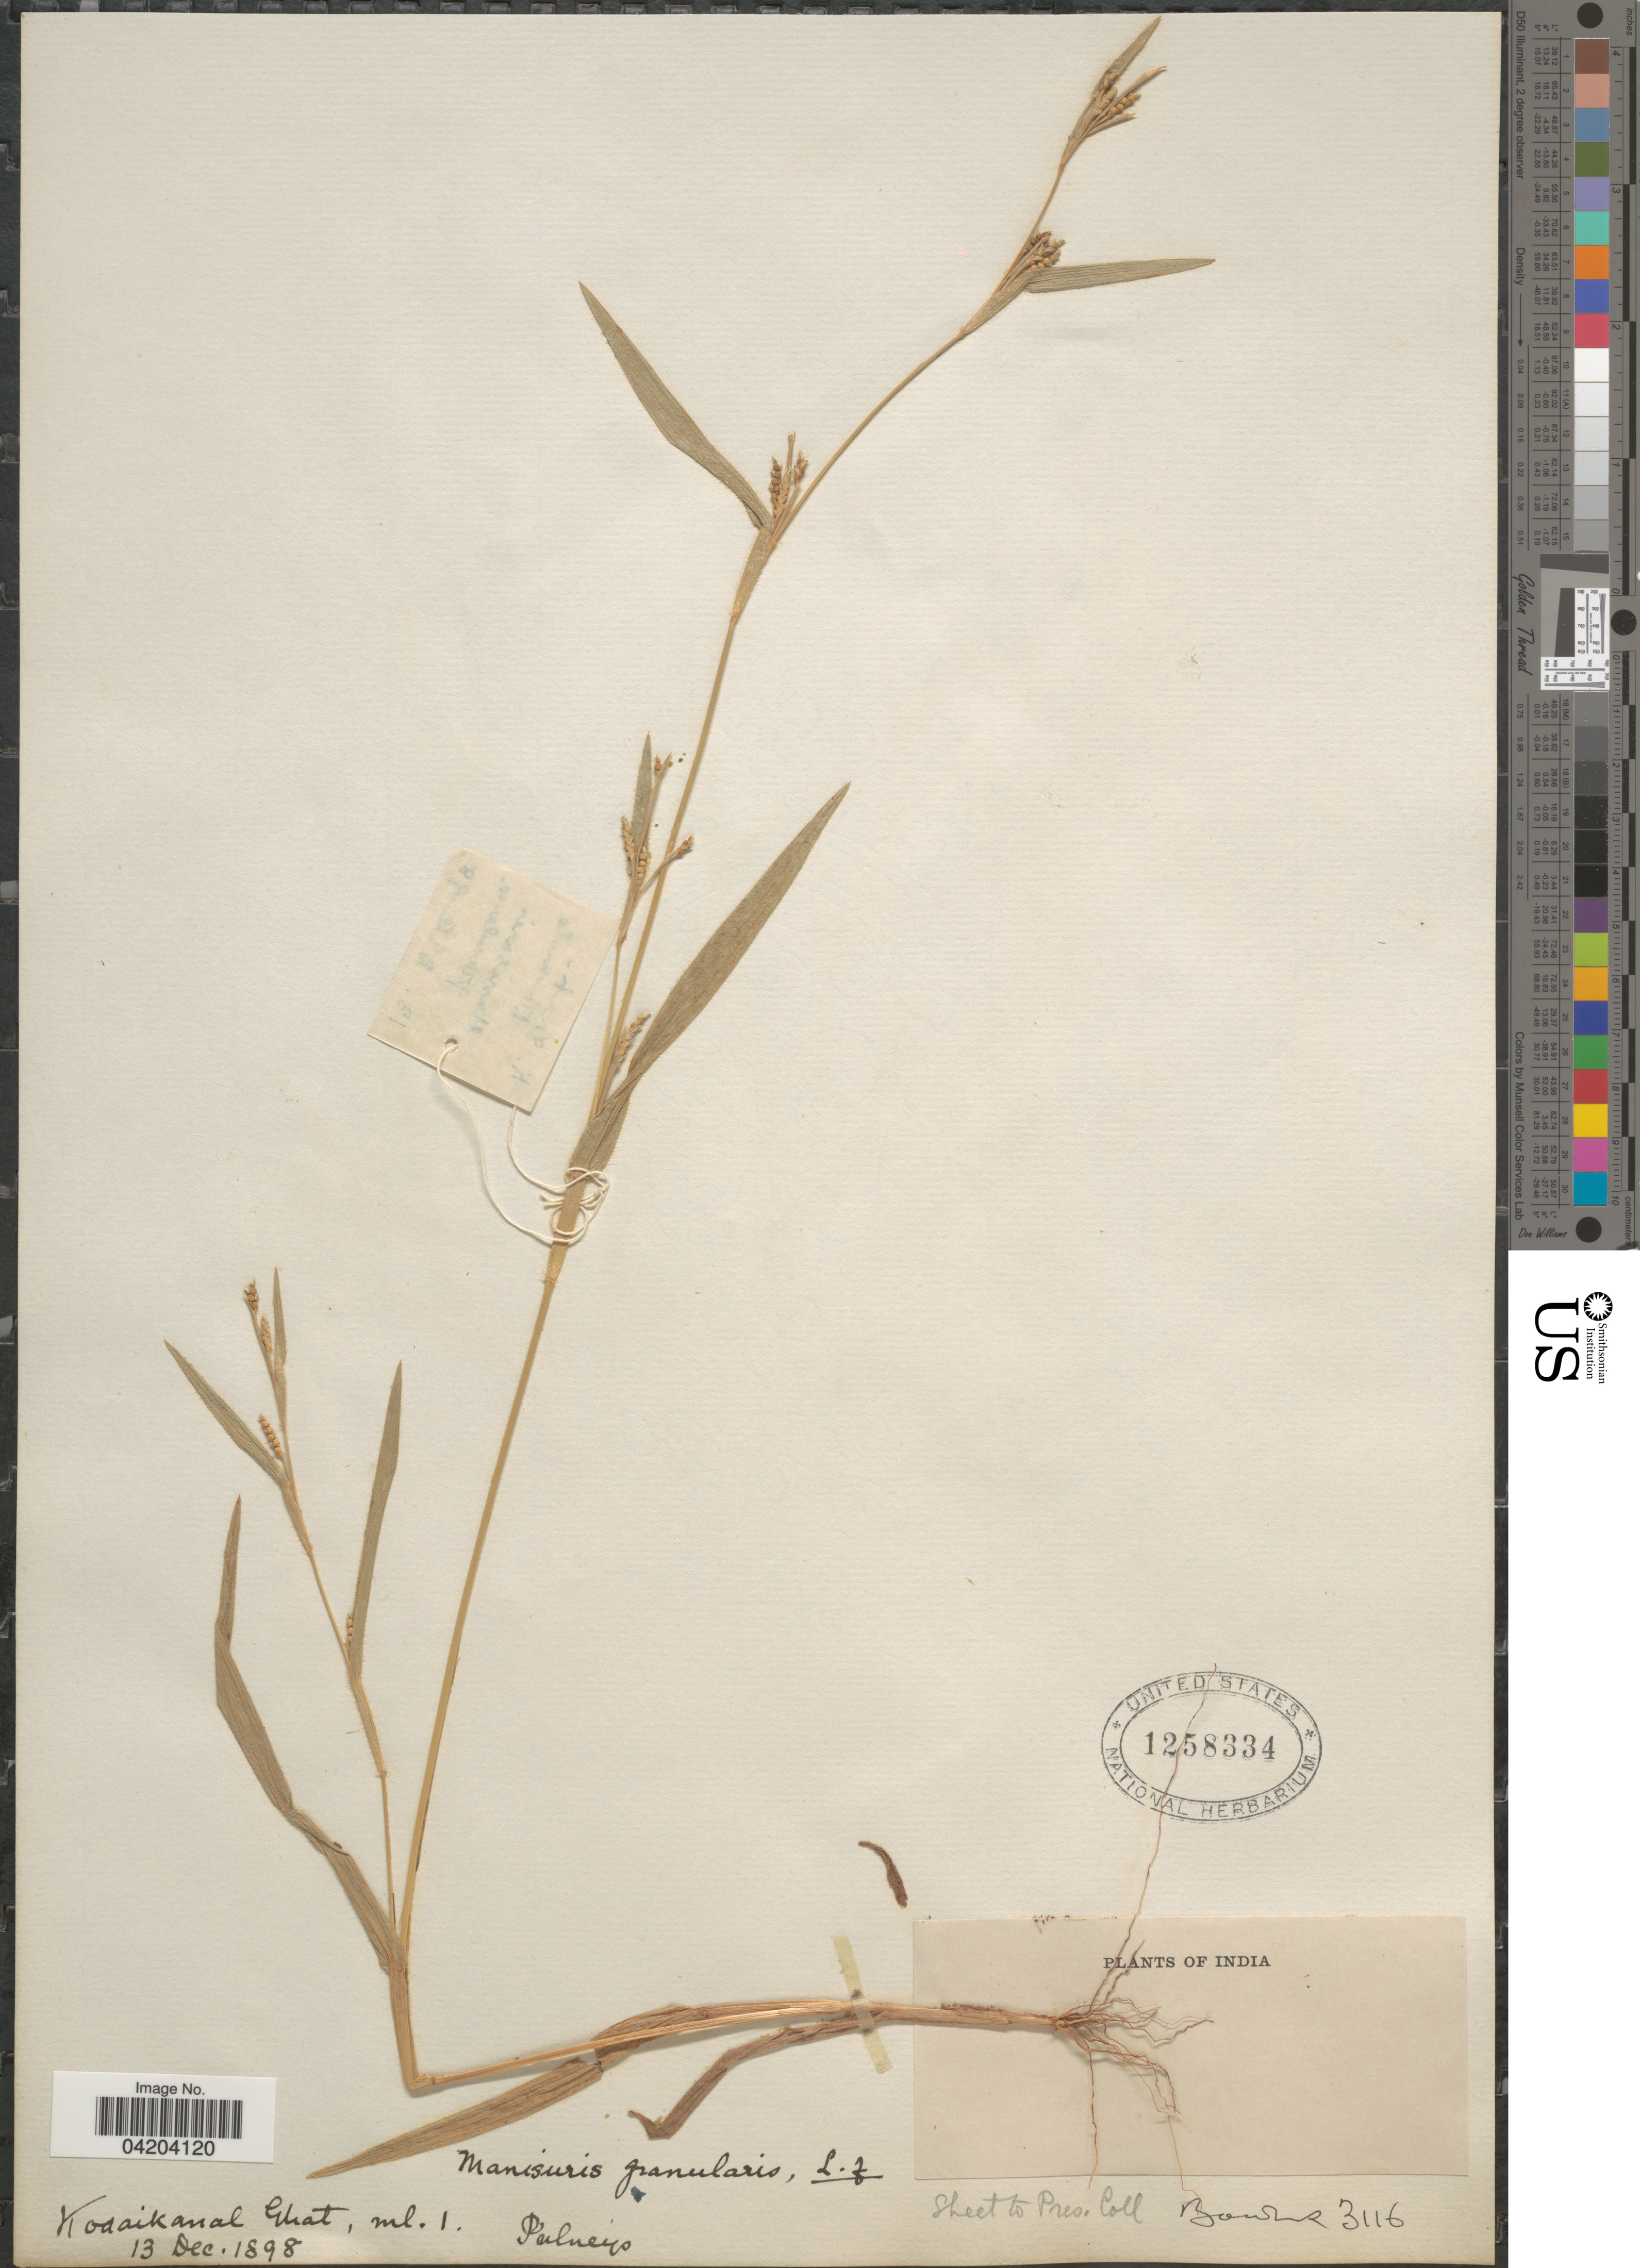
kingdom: Plantae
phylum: Tracheophyta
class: Liliopsida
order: Poales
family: Poaceae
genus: Mnesithea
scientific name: Mnesithea granularis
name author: (L.) de Koning & Sosef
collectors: -- Bourne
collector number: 3116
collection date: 1898-12-13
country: India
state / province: Tamil Nadu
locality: Kodaikanal Ghat, ml. 1. Pulney's.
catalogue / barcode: US 1258334